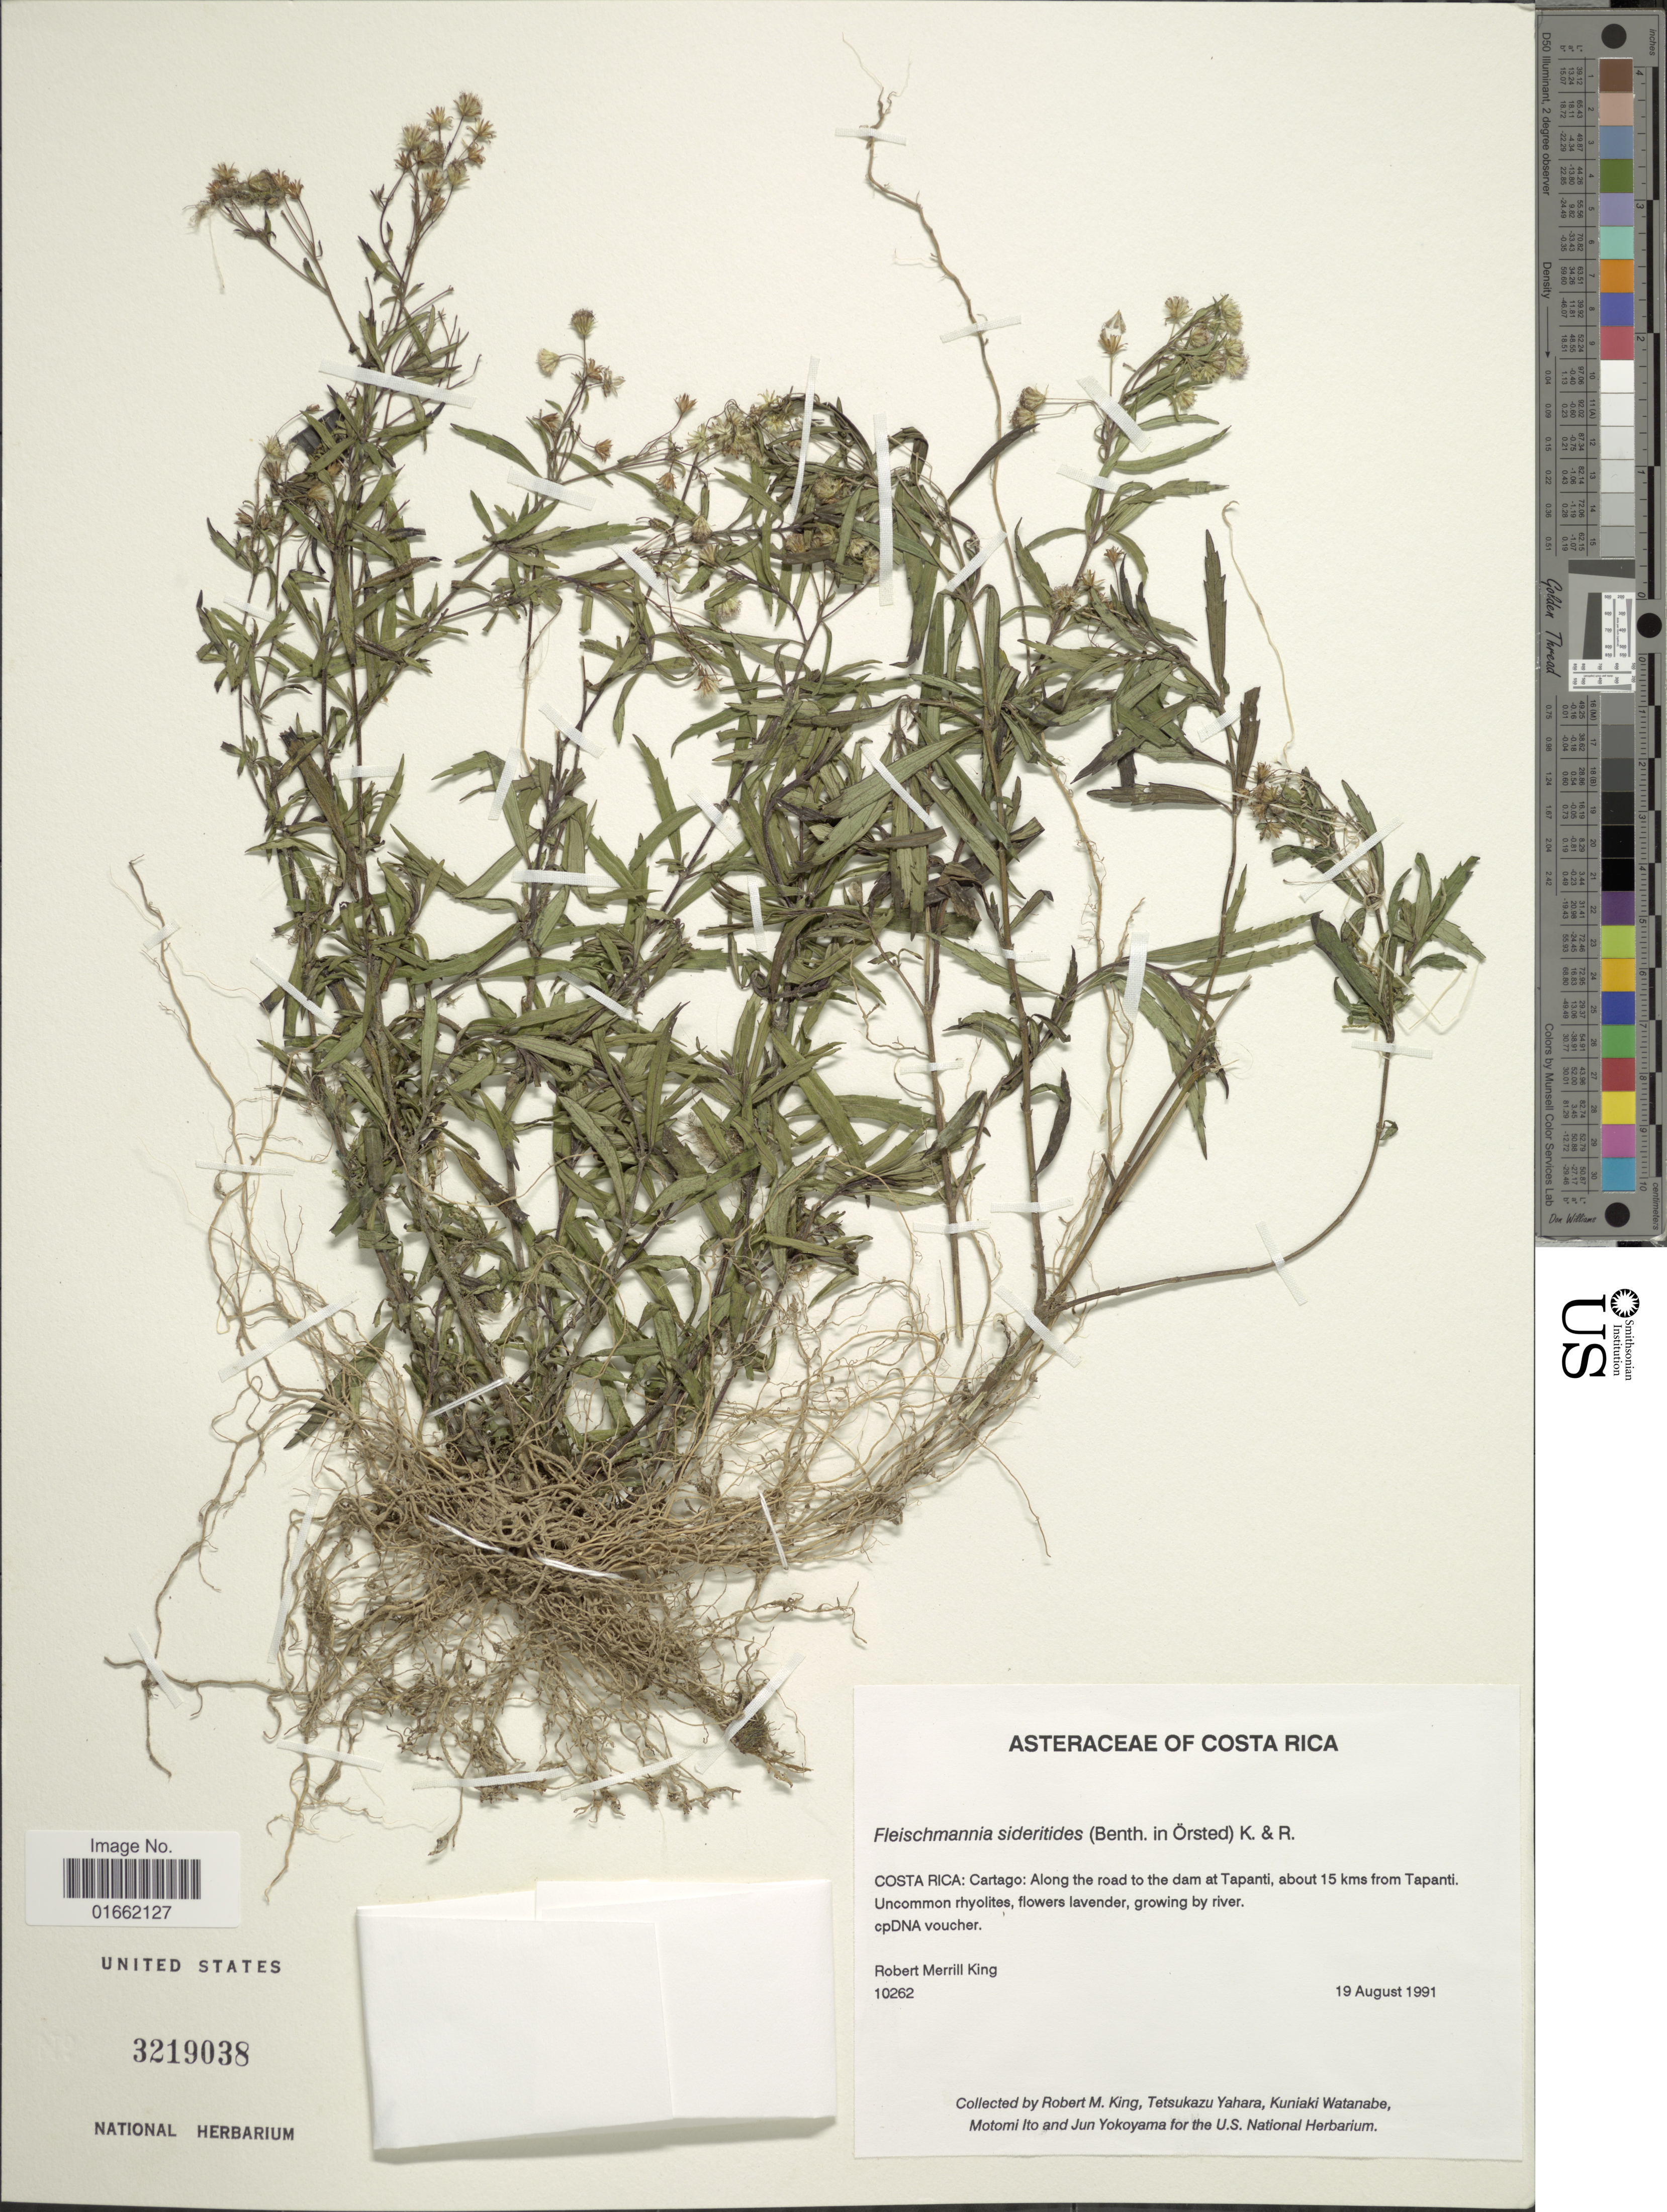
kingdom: Plantae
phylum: Tracheophyta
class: Magnoliopsida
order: Asterales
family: Asteraceae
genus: Fleischmannia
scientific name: Fleischmannia sideritides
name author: (Benth. in Oerst.) R.M. King & H. Rob.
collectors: R. M. King, T. Yahara, K. Watanabe, M. Ito & J. Yokoyama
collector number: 10262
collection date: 1991-08-19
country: Costa Rica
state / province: Cartago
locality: Costa Rica: Cartago: Along the road to the dam at Tapanti, about 15 kms from Tapanti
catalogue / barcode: US 3219038